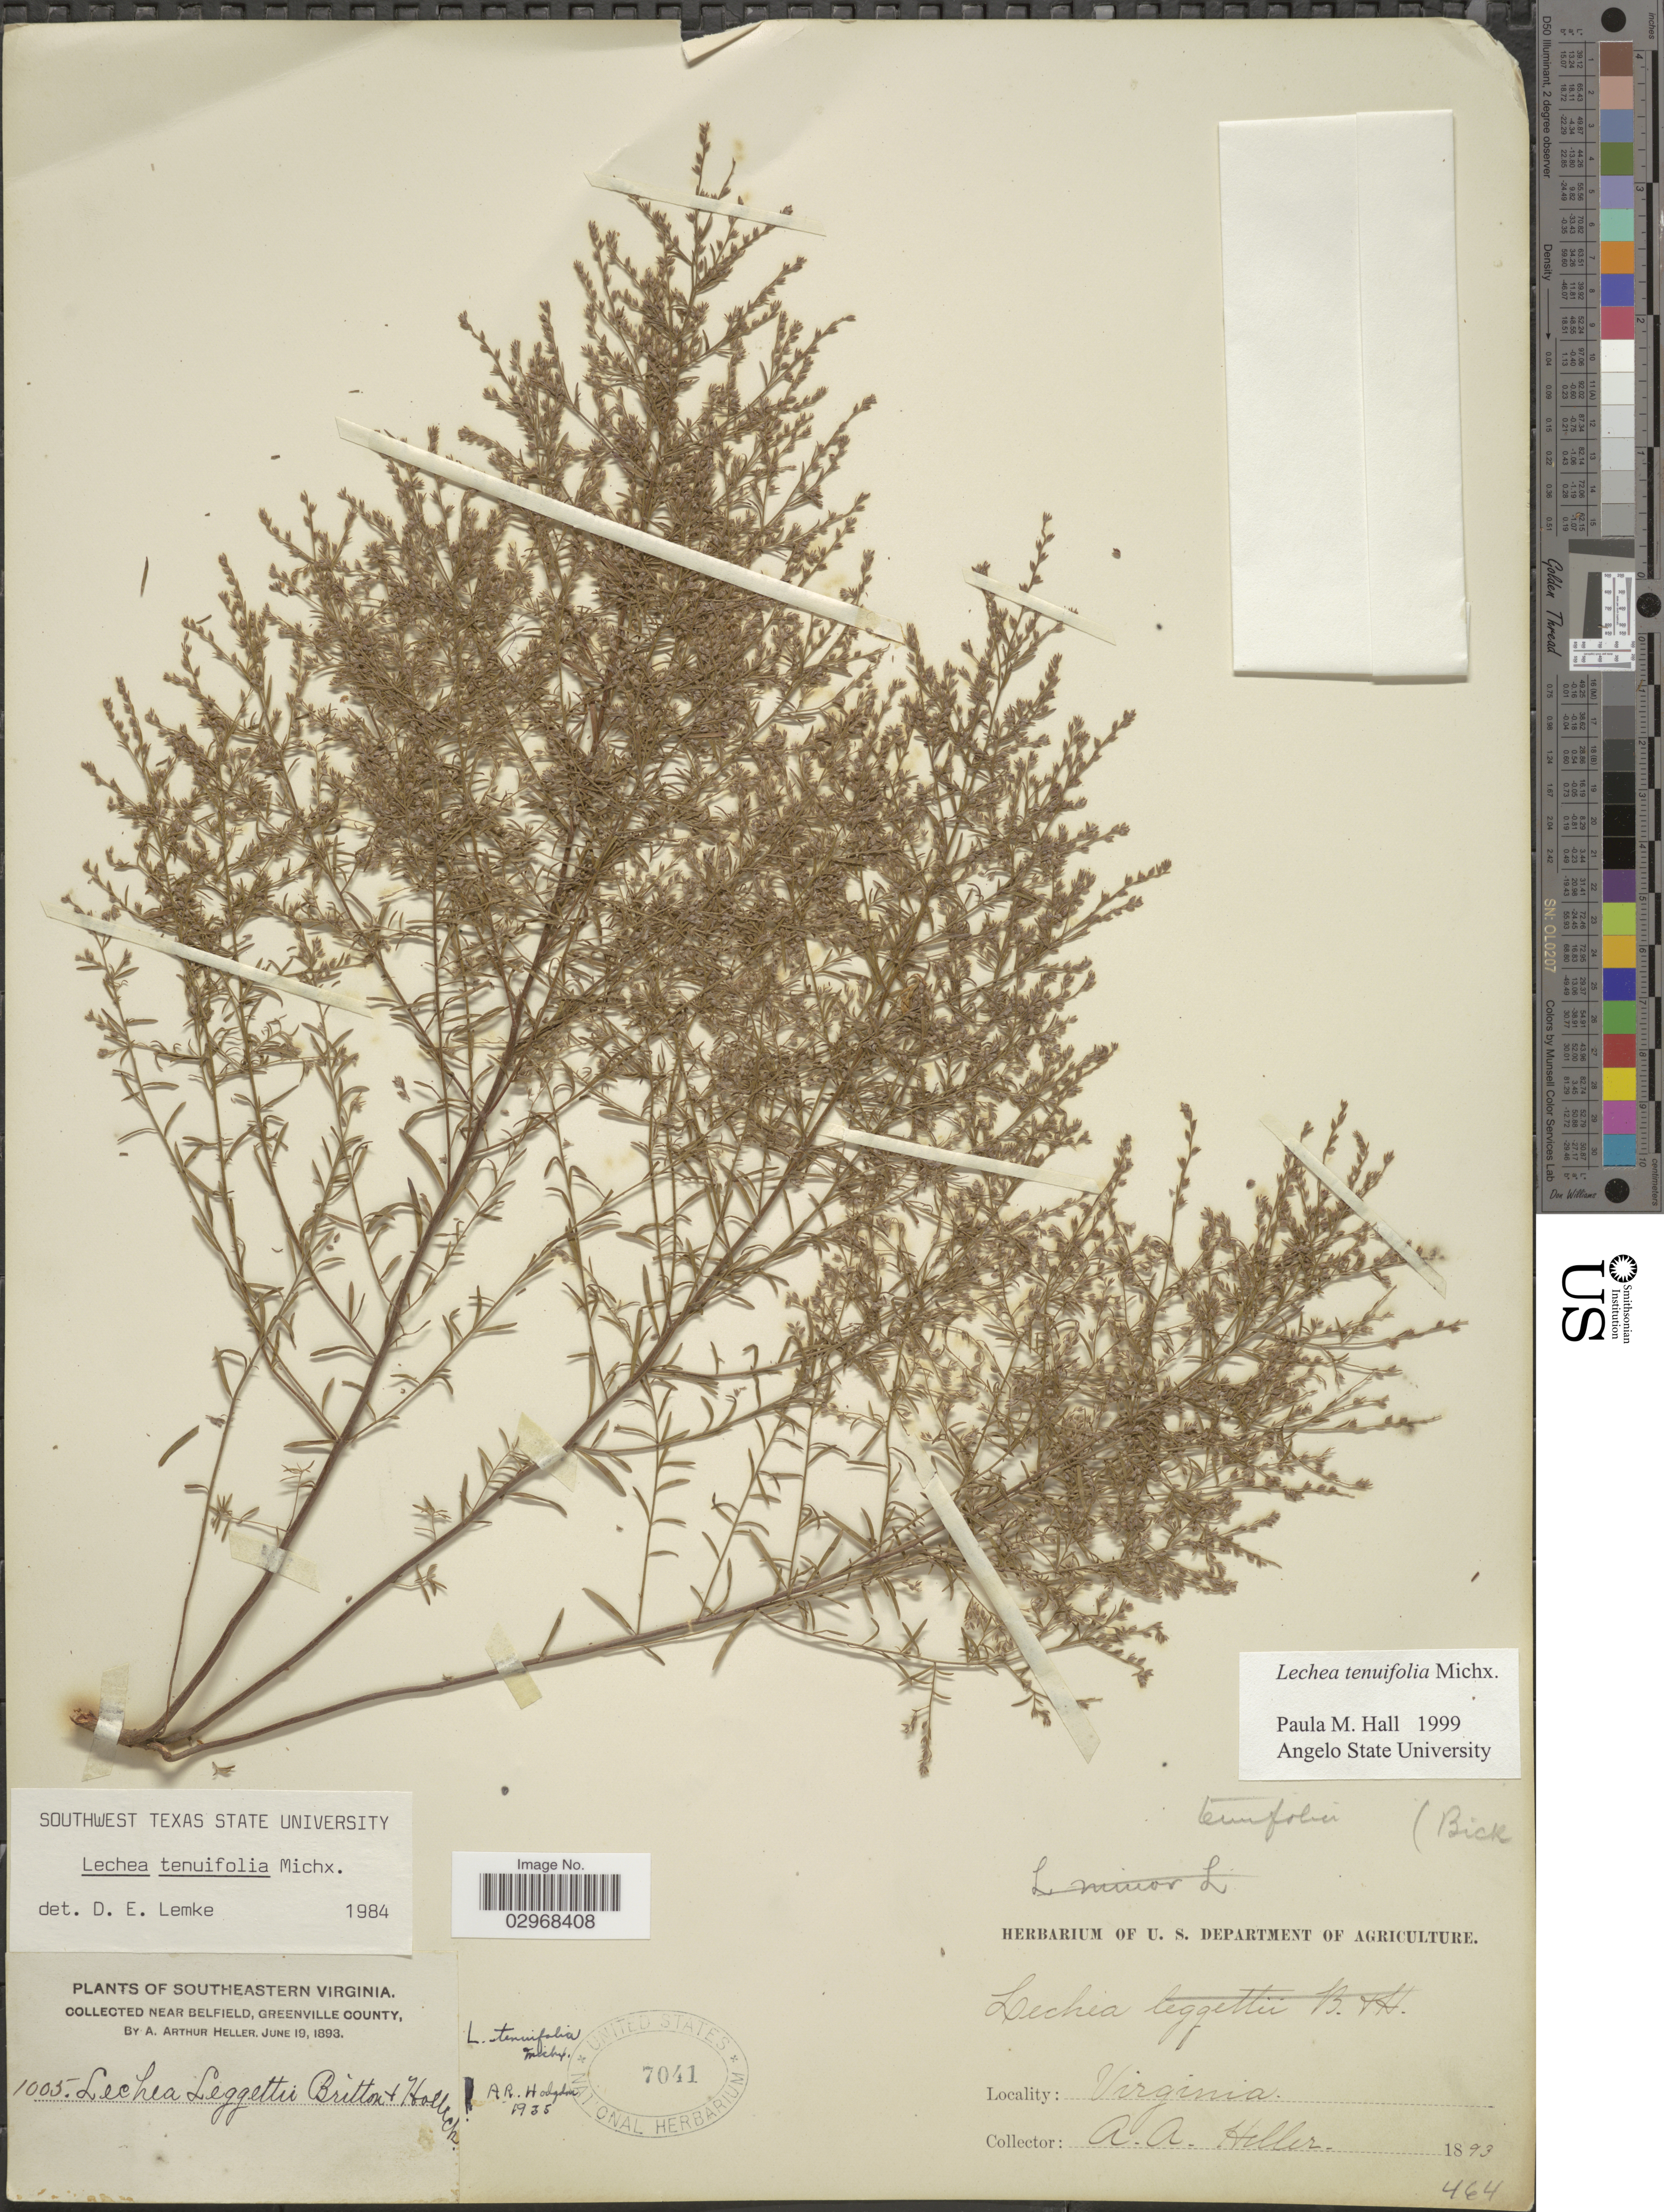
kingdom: Plantae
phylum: Tracheophyta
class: Magnoliopsida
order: Malvales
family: Cistaceae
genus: Lechea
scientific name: Lechea tenuifolia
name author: Michx.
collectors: A. A. Heller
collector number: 1005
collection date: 1893-06-19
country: United States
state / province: Virginia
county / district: Greensville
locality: Southeastern Virginia, near Belfield, Greenville County.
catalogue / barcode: US 7041